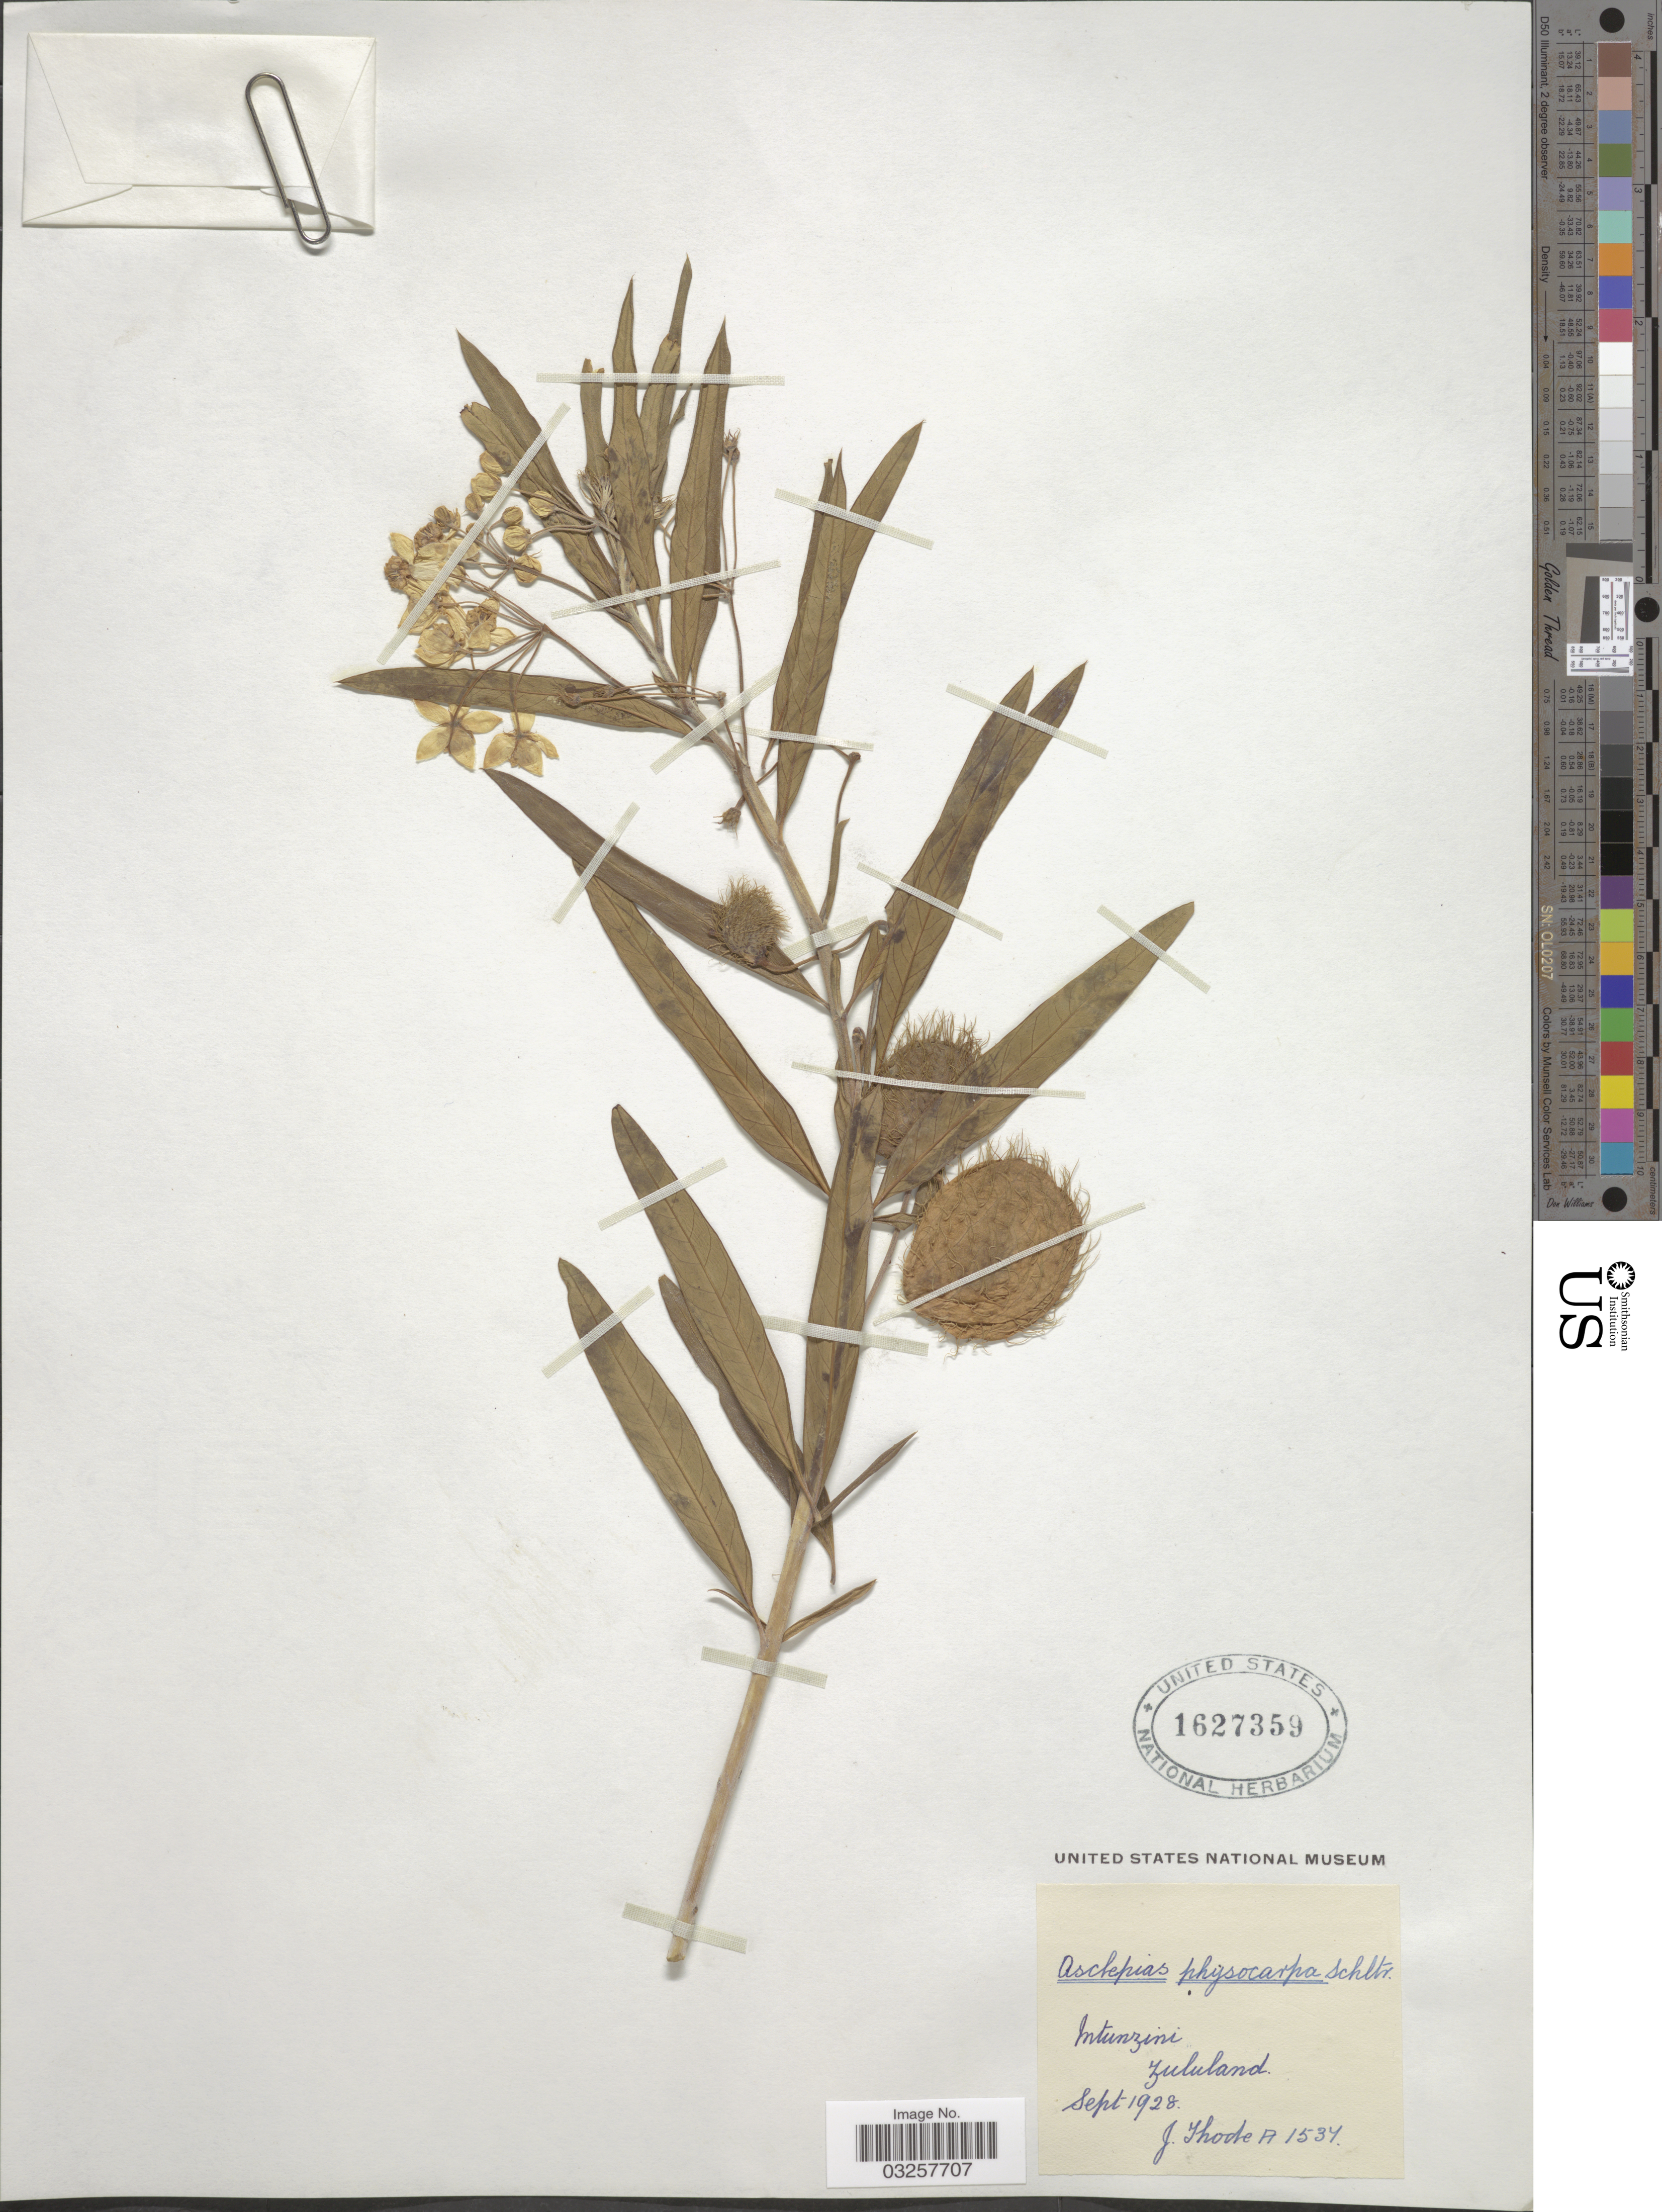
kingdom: Plantae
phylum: Tracheophyta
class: Magnoliopsida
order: Gentianales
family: Apocynaceae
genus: Asclepias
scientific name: Asclepias physocarpa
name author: (E. Mey.) Schltr.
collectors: J. Thode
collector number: A1537?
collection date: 1928-09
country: South Africa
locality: Mtunzini. Zululand.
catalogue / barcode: US 1627359